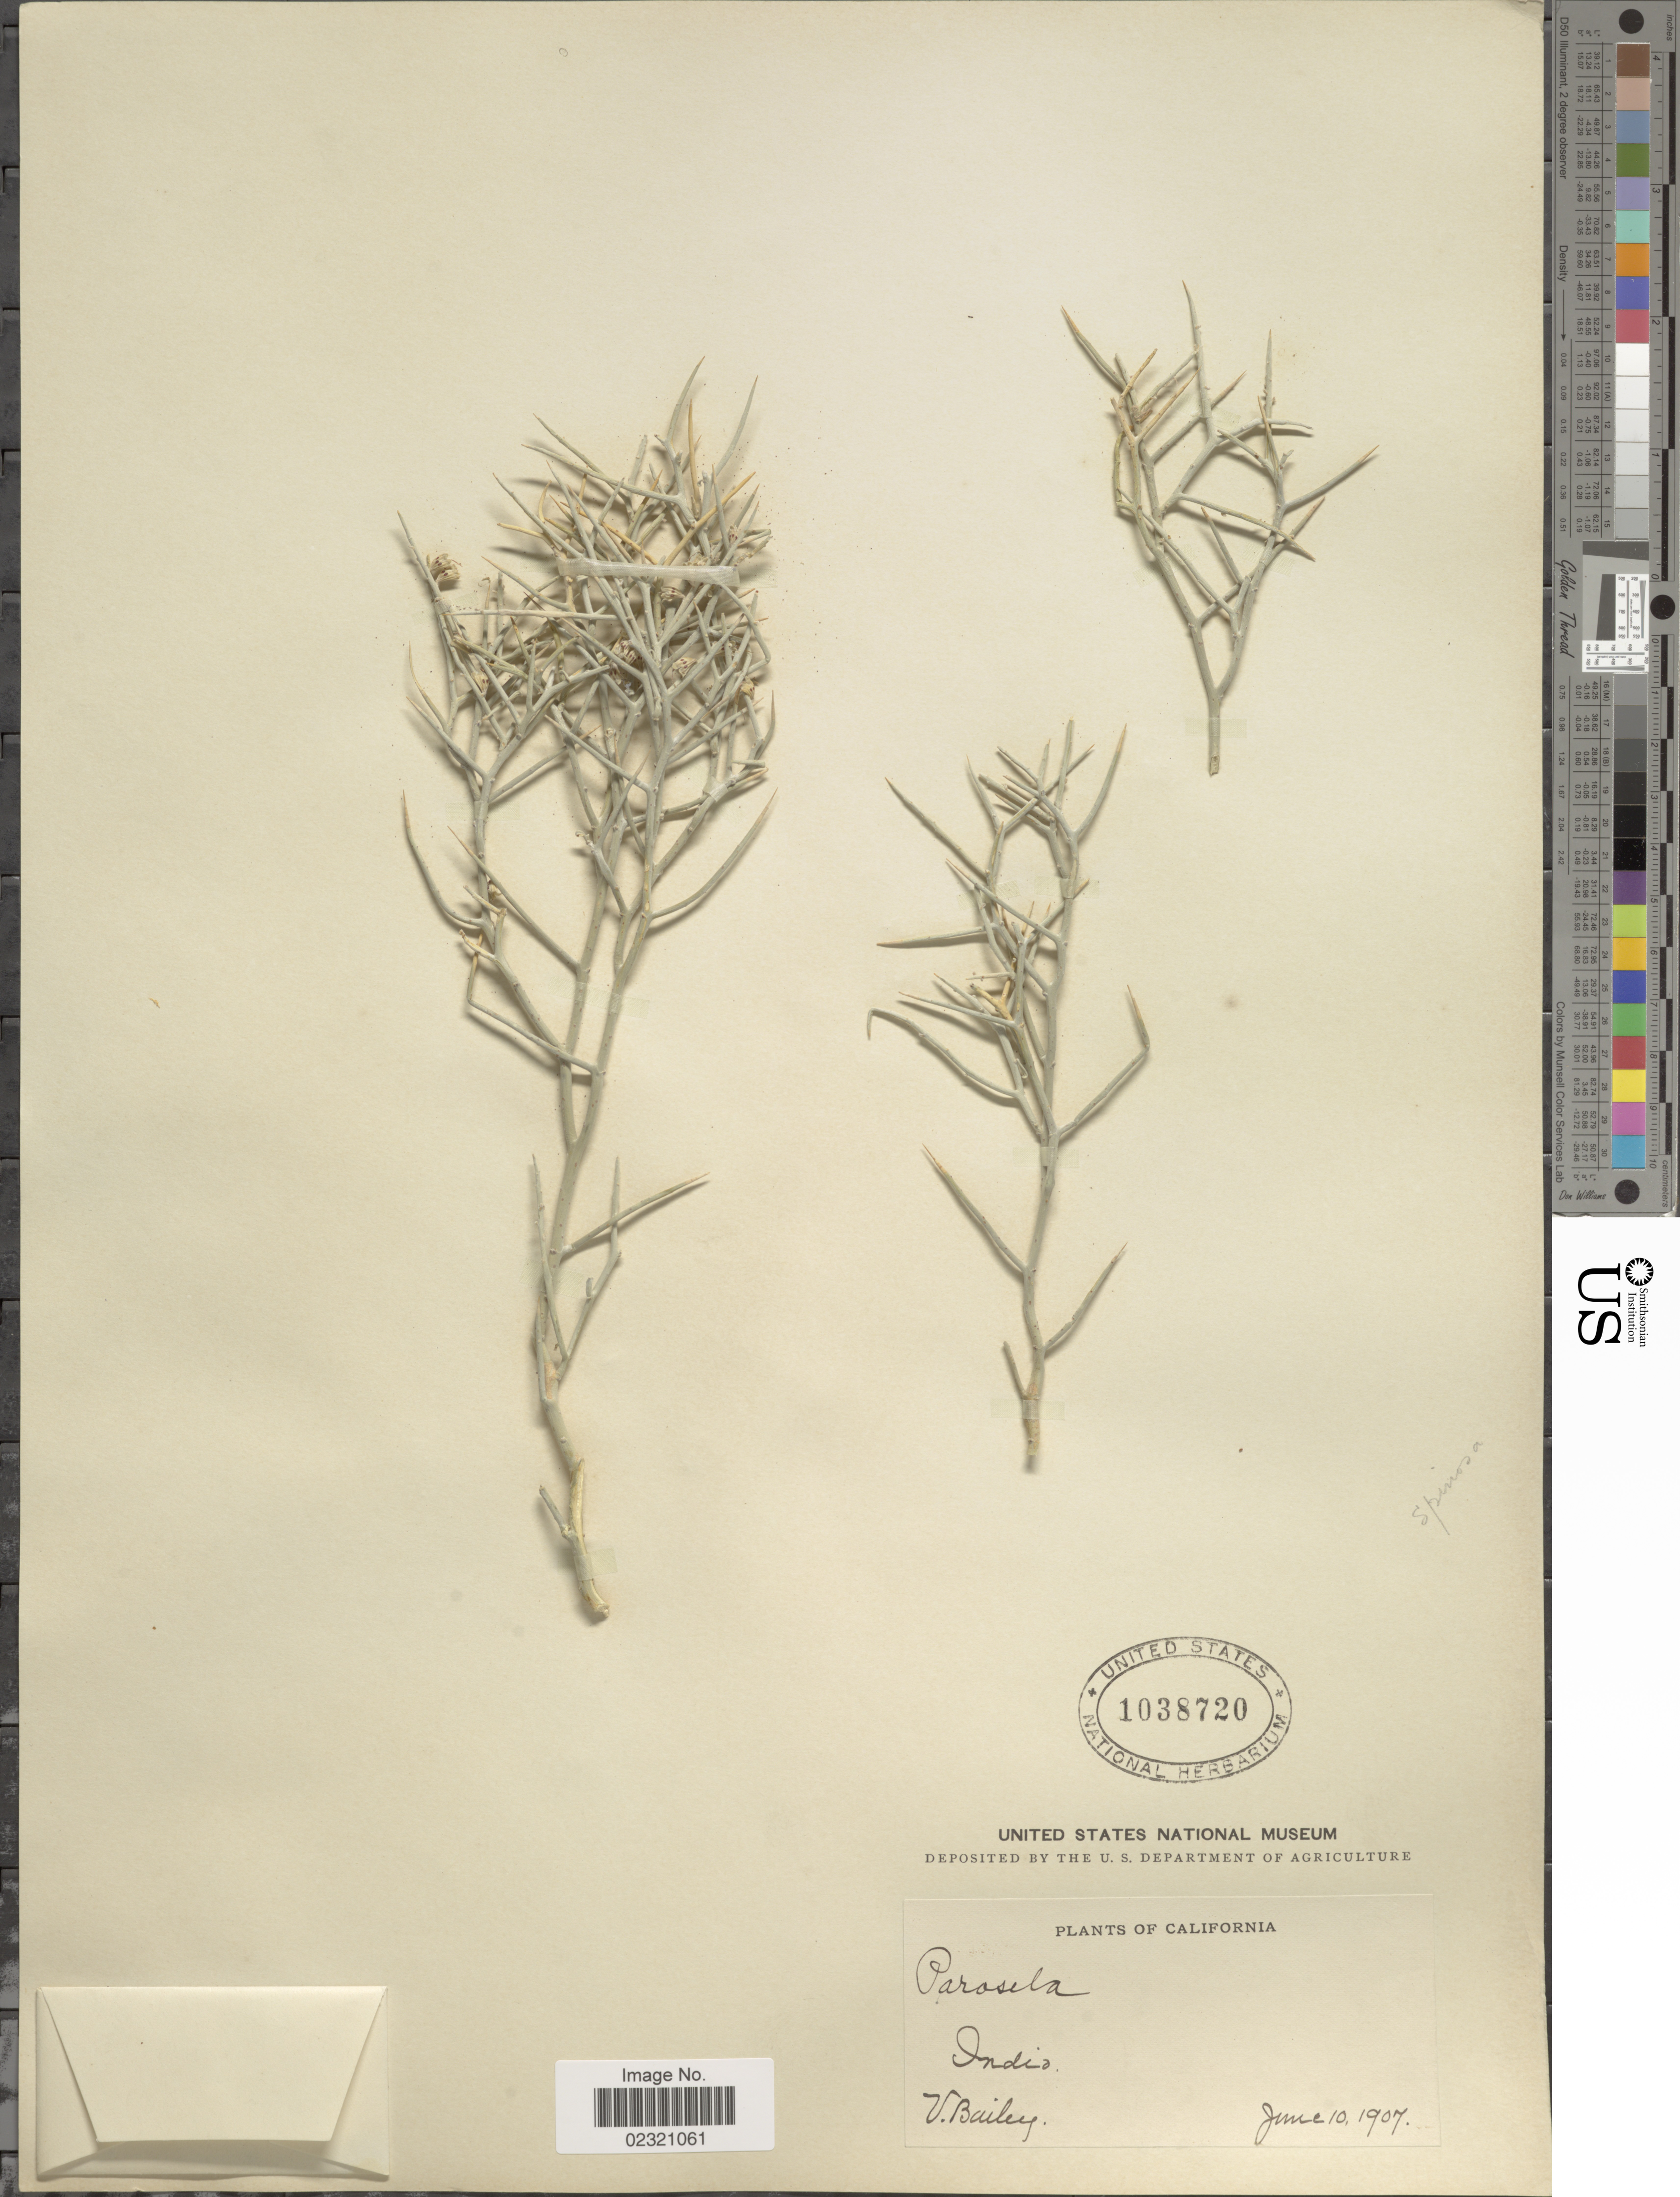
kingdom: Plantae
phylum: Tracheophyta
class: Magnoliopsida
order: Fabales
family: Fabaceae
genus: Psorothamnus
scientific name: Psorothamnus spinosus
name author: (A. Gray) Barneby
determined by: Strong, M. T., (US), Smithsonian Institution - National Museum of Natural History (UNITED STATES)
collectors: V. L. Bailey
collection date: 1907-06-10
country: United States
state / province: California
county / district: Riverside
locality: Indio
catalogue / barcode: US 1038720